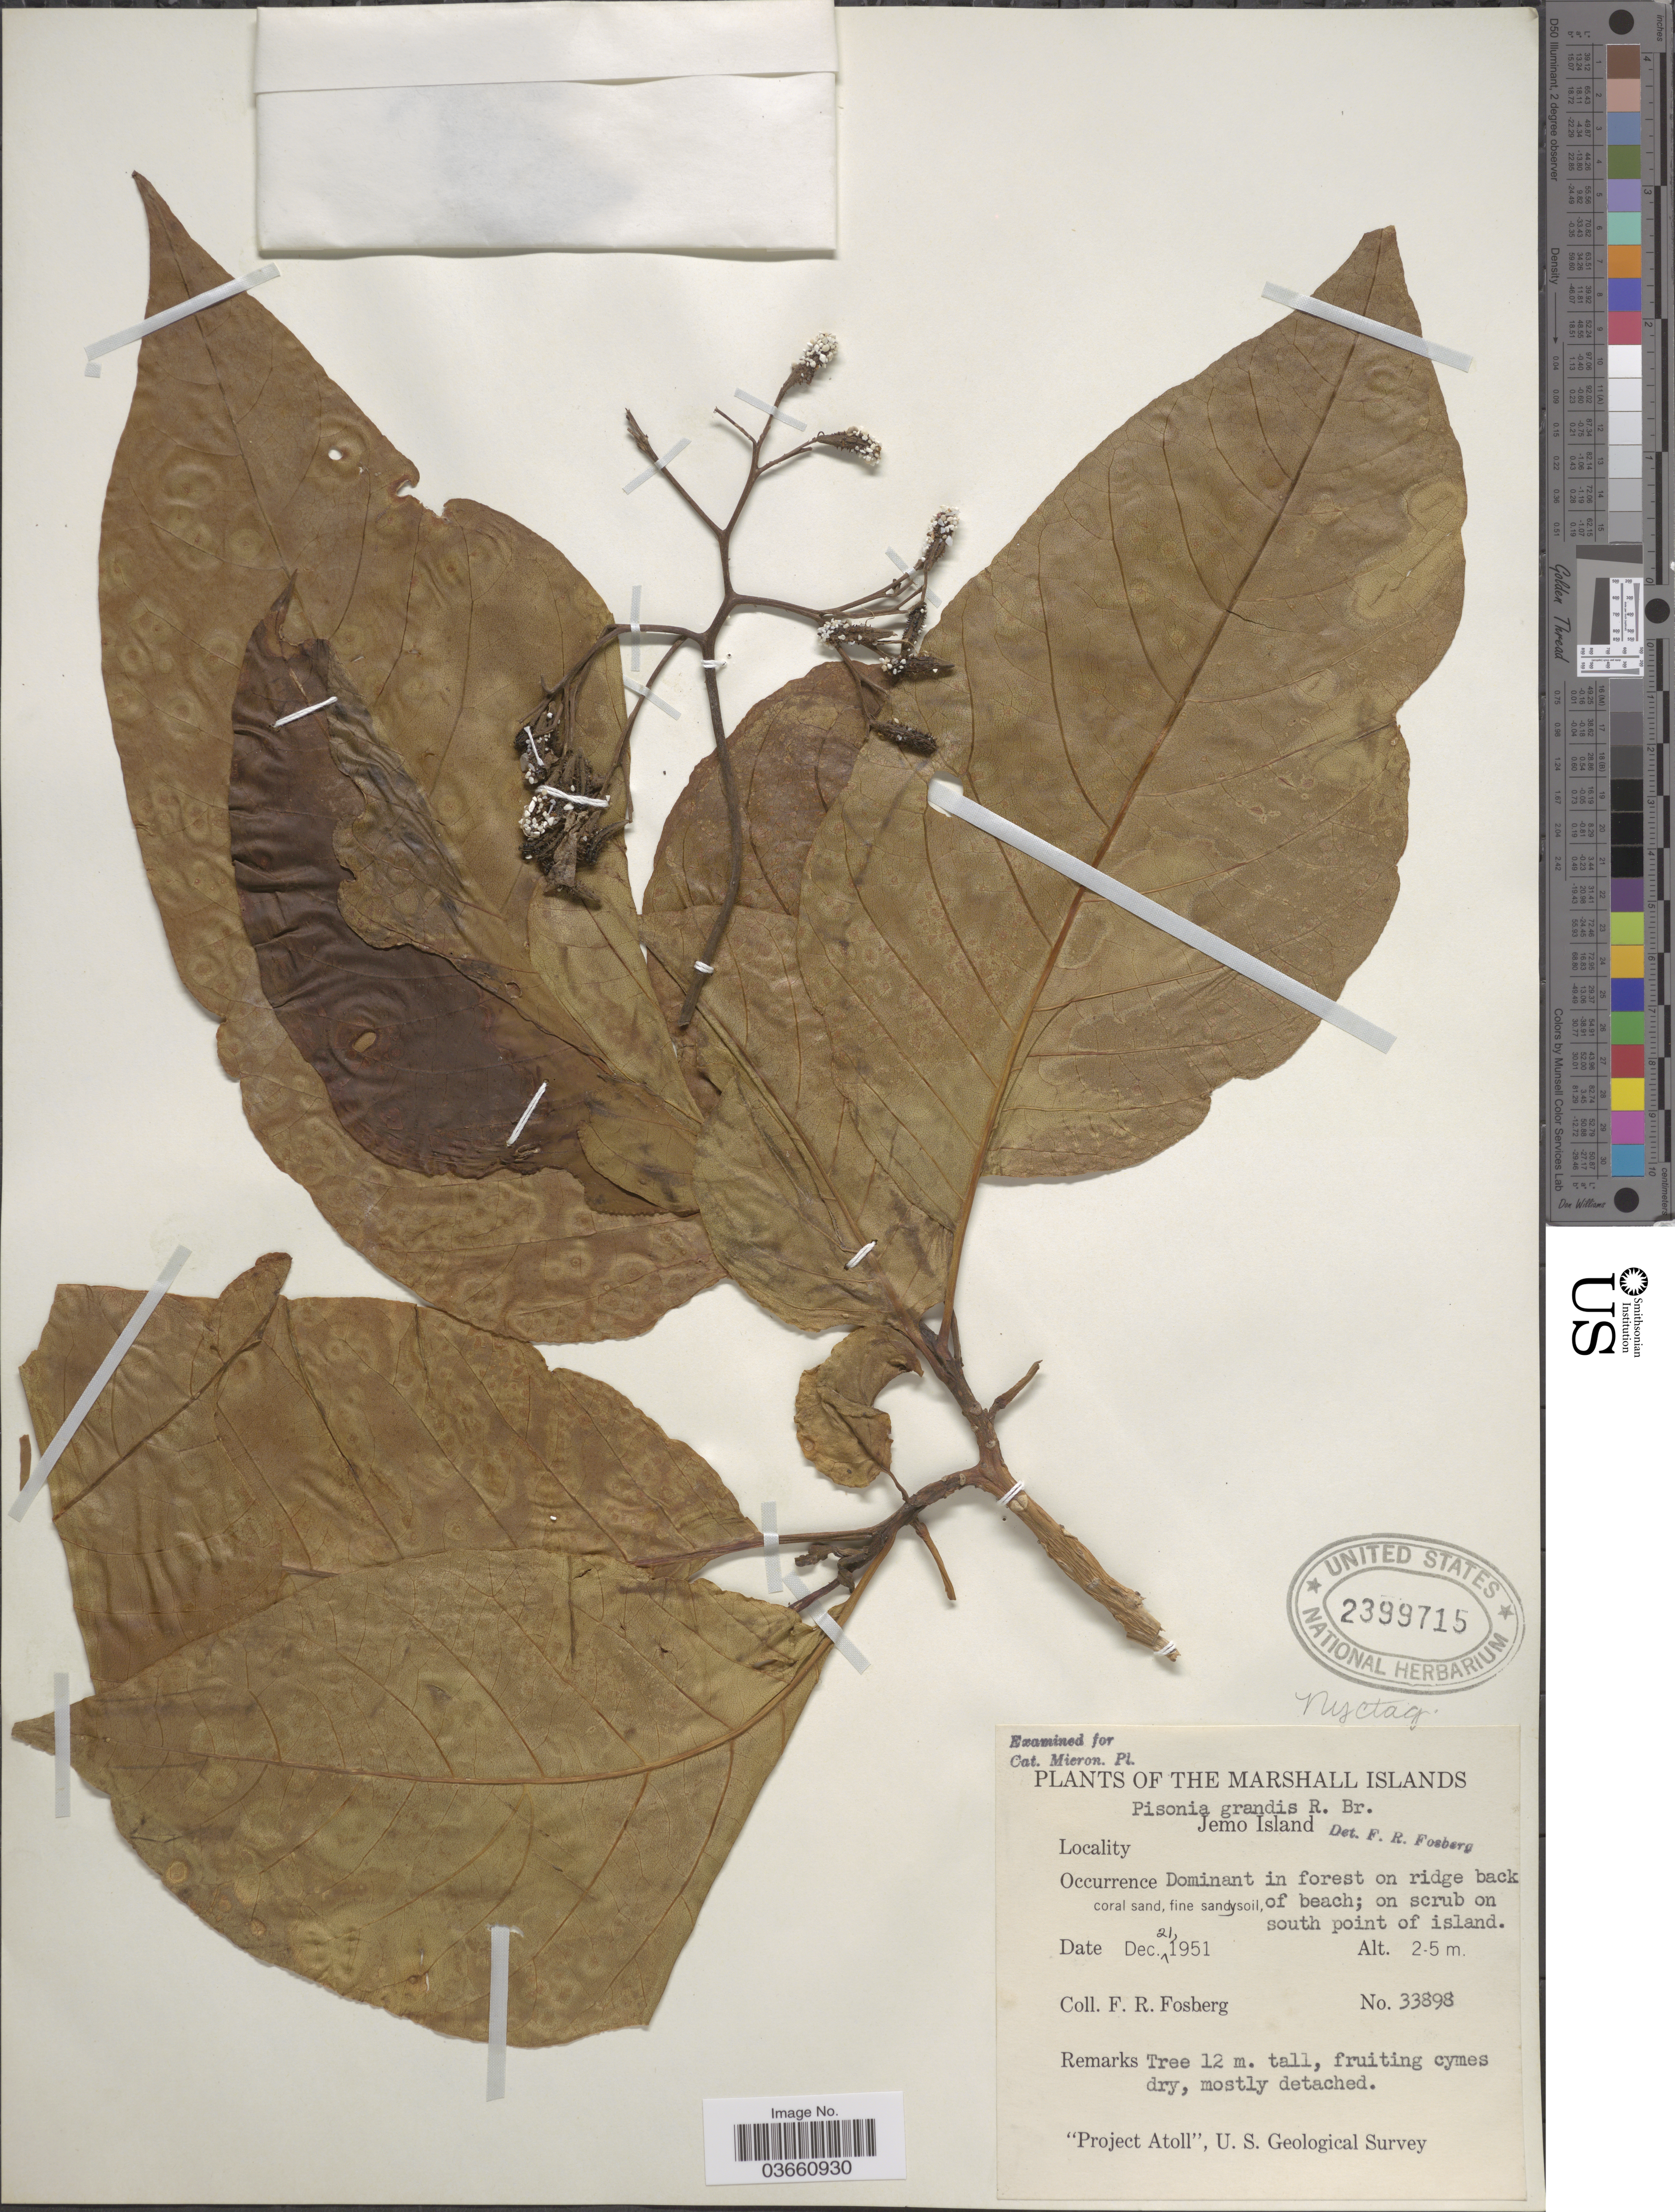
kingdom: Plantae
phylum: Tracheophyta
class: Magnoliopsida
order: Caryophyllales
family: Nyctaginaceae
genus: Pisonia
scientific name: Pisonia grandis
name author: R. Br.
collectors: F. R. Fosberg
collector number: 33898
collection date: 1951-12-21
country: Marshall Islands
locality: Jemo Island. South point of island.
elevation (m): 2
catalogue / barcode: US 2399715